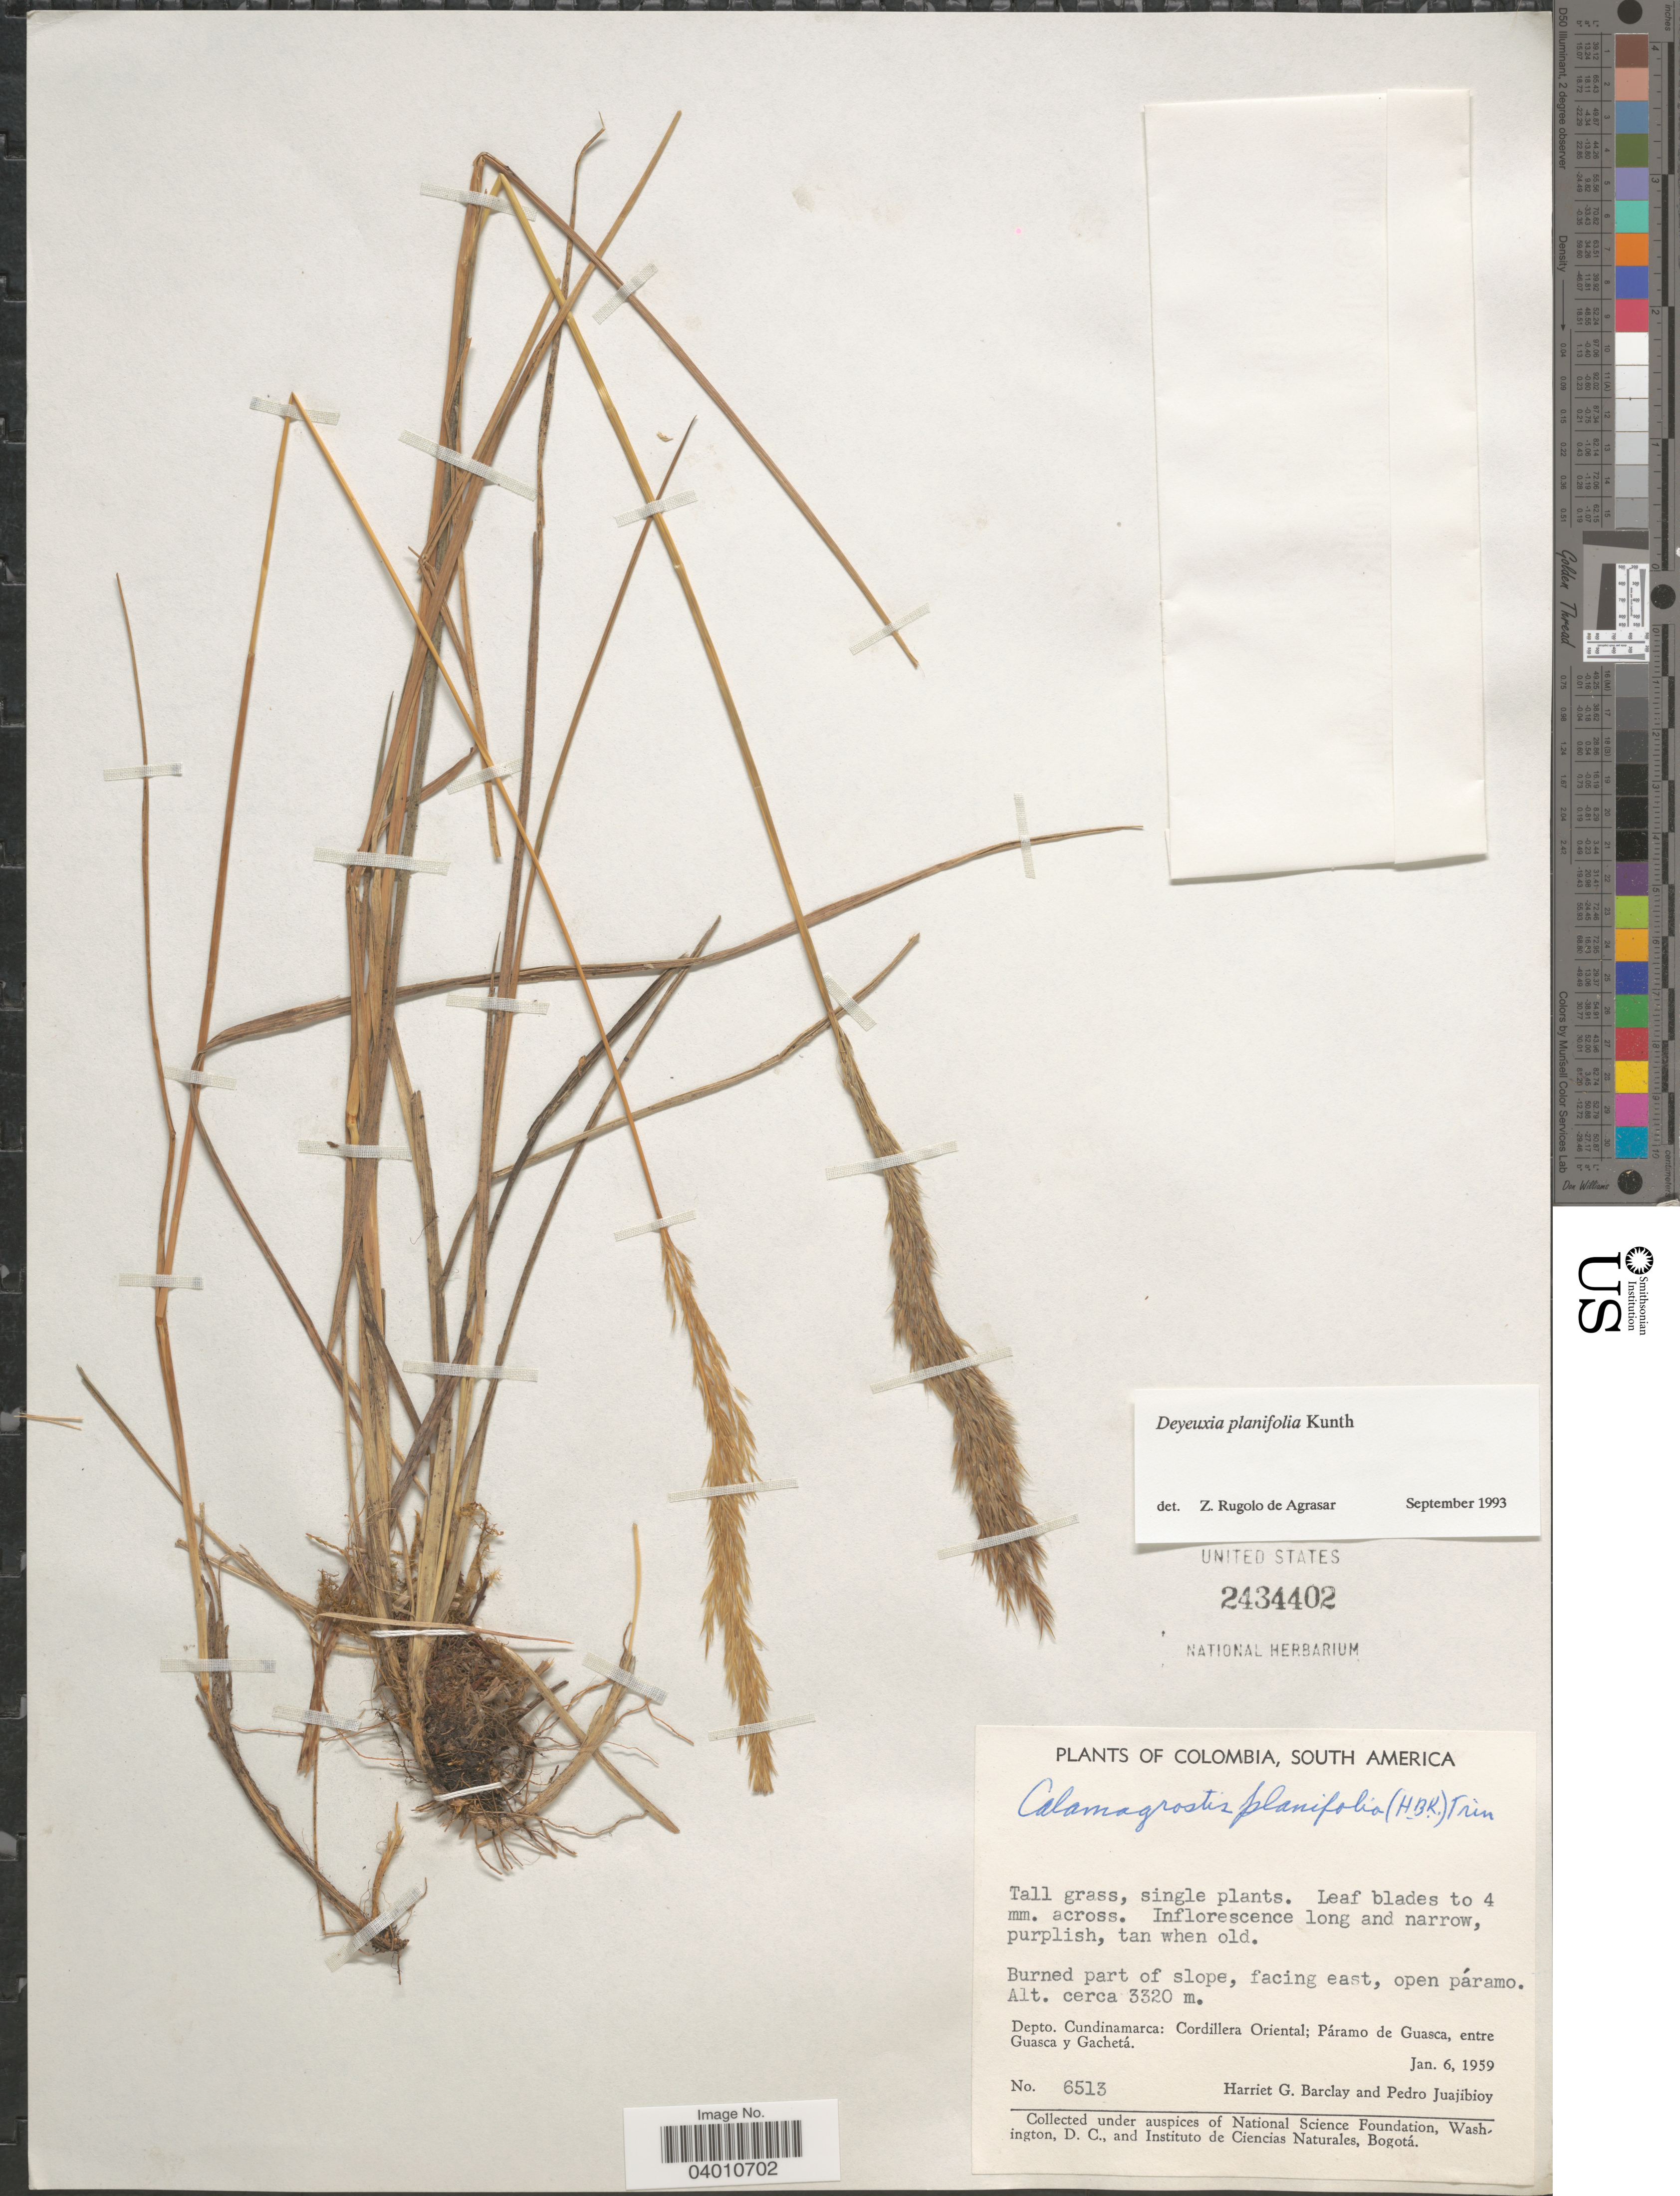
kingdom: Plantae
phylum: Tracheophyta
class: Liliopsida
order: Poales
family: Poaceae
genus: Peyritschia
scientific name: Peyritschia planifolia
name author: (Kunth) P.M. Peterson et al.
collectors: H. G. Barclay & P. Juajibioy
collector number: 6513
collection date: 1959-01-06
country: Colombia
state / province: Cundinamarca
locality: Depto. Cundinamarca: Cordillera Oriental; Páramo de Guasca, entre Guasca y Gachetá.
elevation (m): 3320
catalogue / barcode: US 2434402